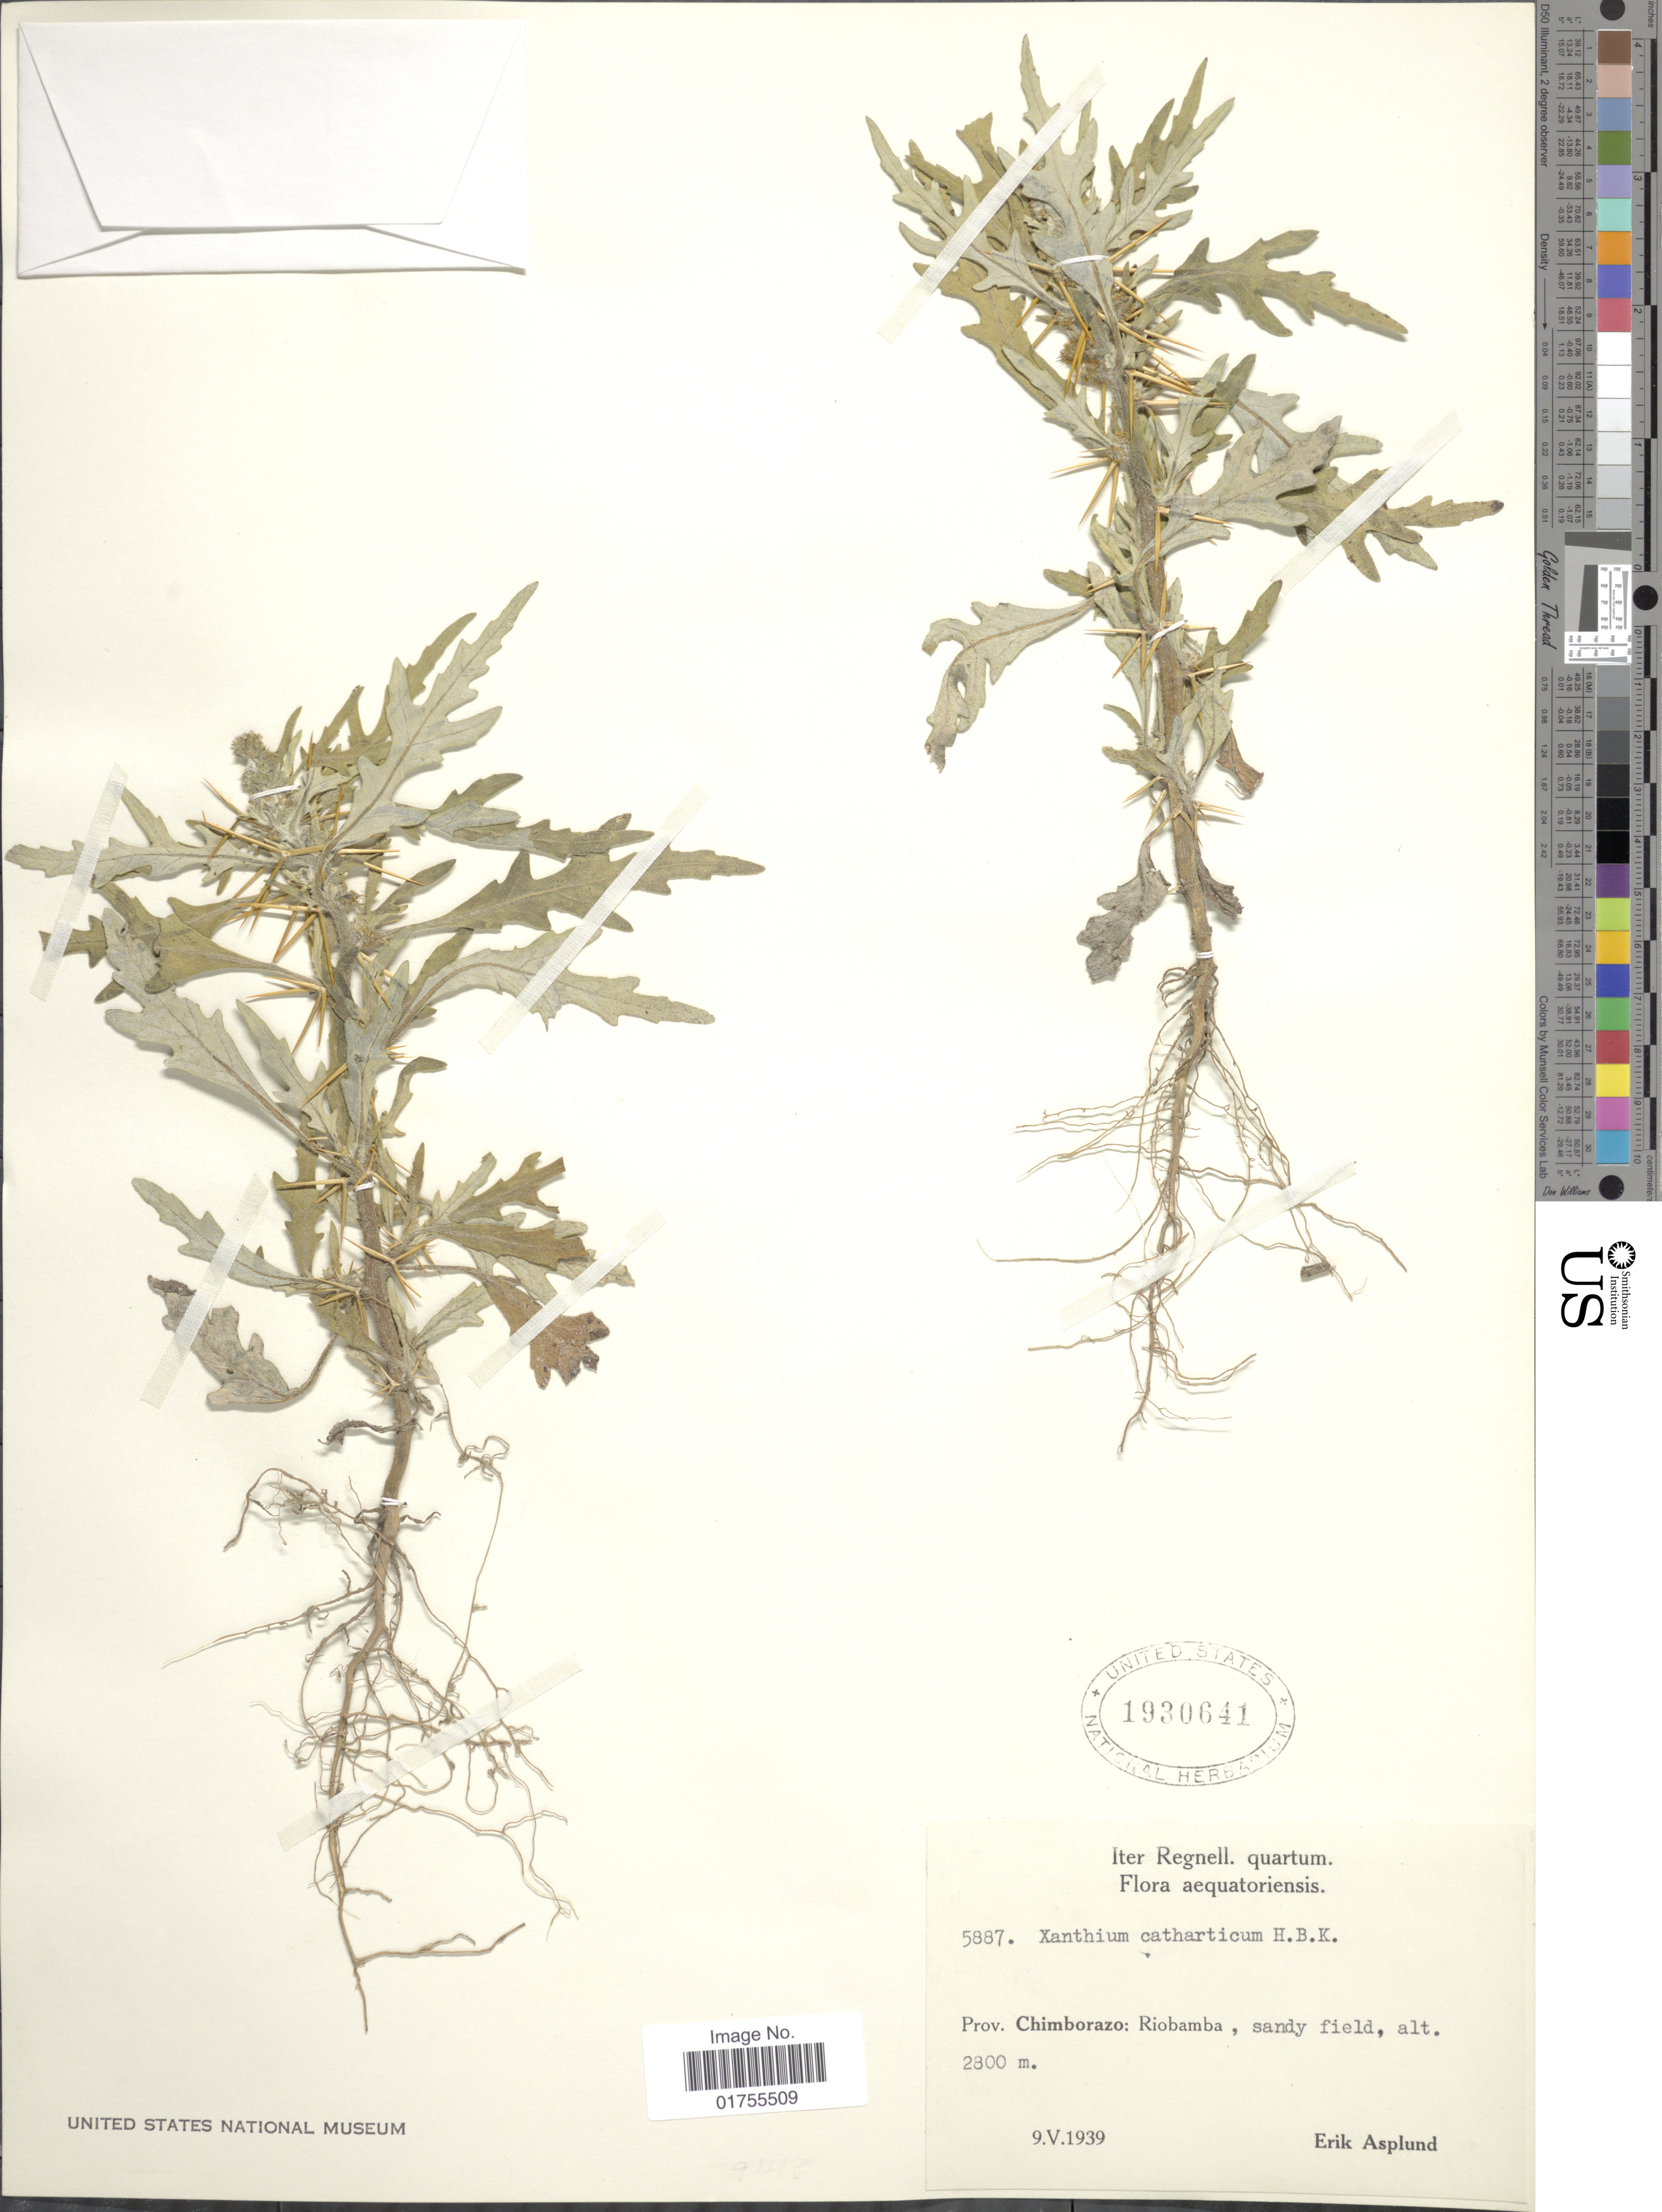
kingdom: Plantae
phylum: Tracheophyta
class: Magnoliopsida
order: Asterales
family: Asteraceae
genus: Xanthium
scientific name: Xanthium catharticum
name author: Kunth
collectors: E. Asplund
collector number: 5887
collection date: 1939-05-09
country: Ecuador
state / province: Chimborazo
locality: Aequatoriensis, Prov. Chimborazo: Riobamba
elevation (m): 2800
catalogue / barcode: US 1930641